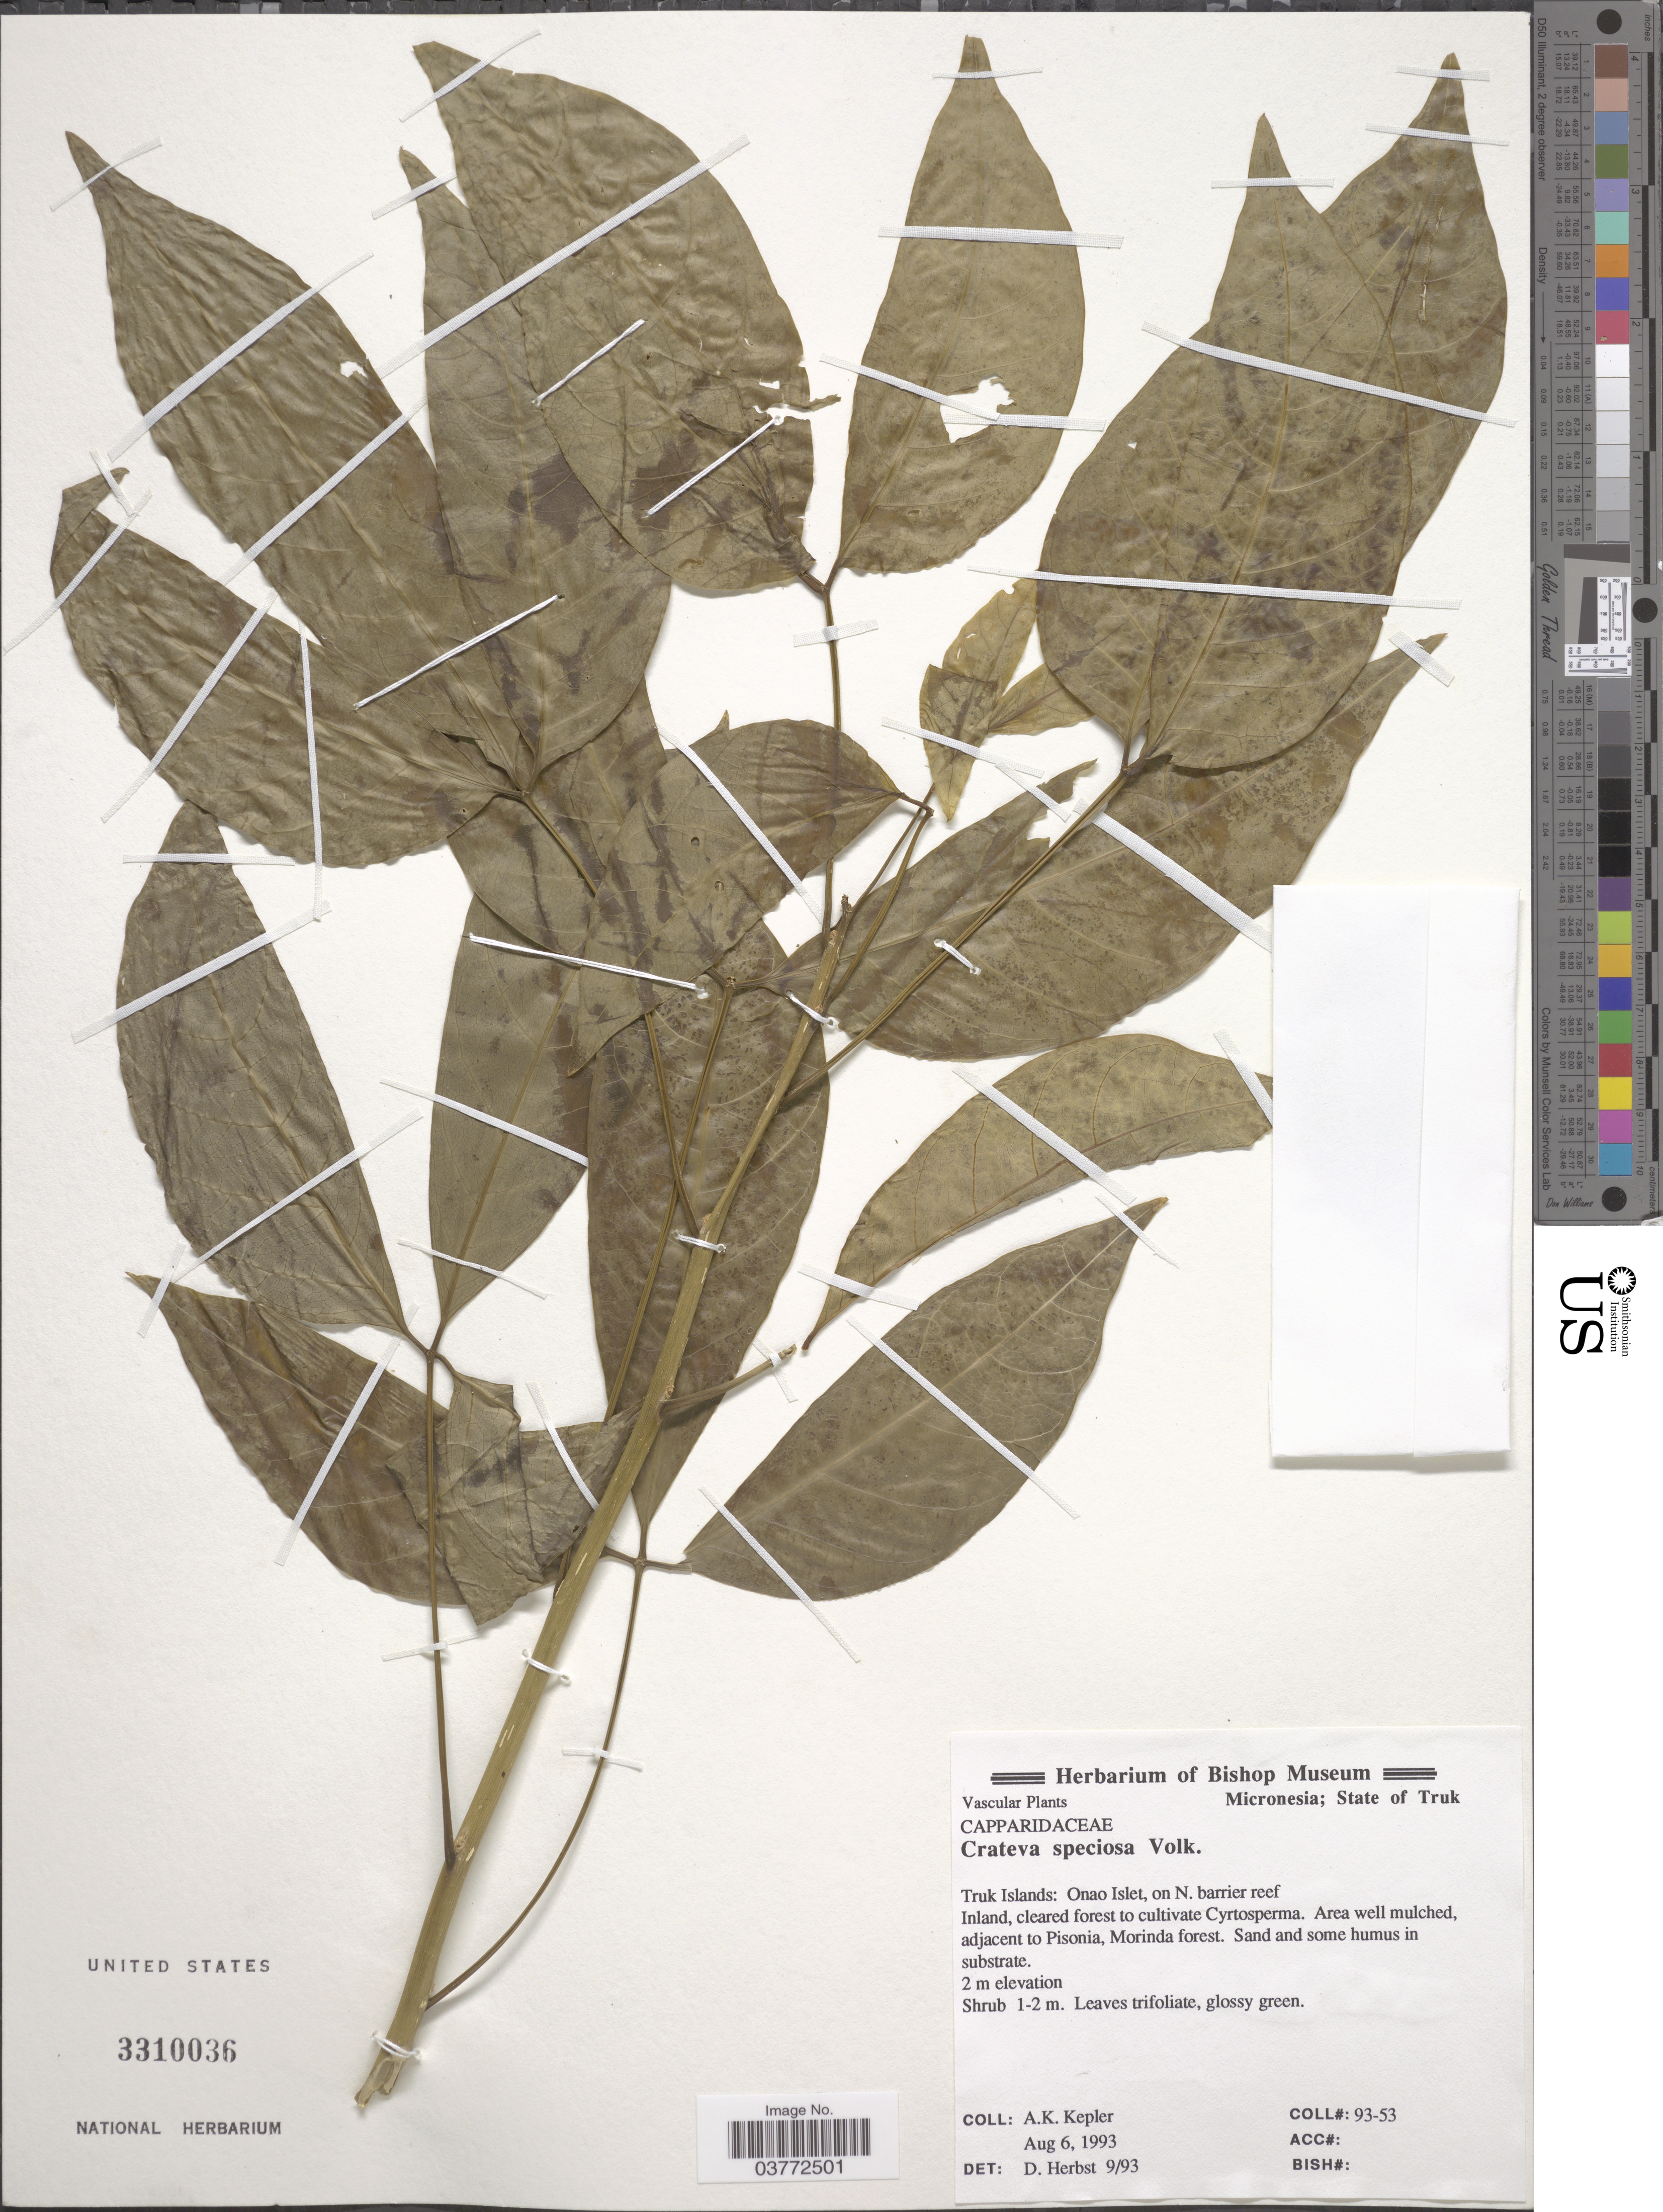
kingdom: Plantae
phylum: Tracheophyta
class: Magnoliopsida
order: Brassicales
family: Capparaceae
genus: Crateva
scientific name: Crateva speciosa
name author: Volkens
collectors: A. K. Kepler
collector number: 93-53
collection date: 1993-08-06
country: Micronesia, Federated States of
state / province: Truk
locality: Truk Islands: Onao Islet, on N. barrier reef.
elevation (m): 2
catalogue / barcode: US 3310036